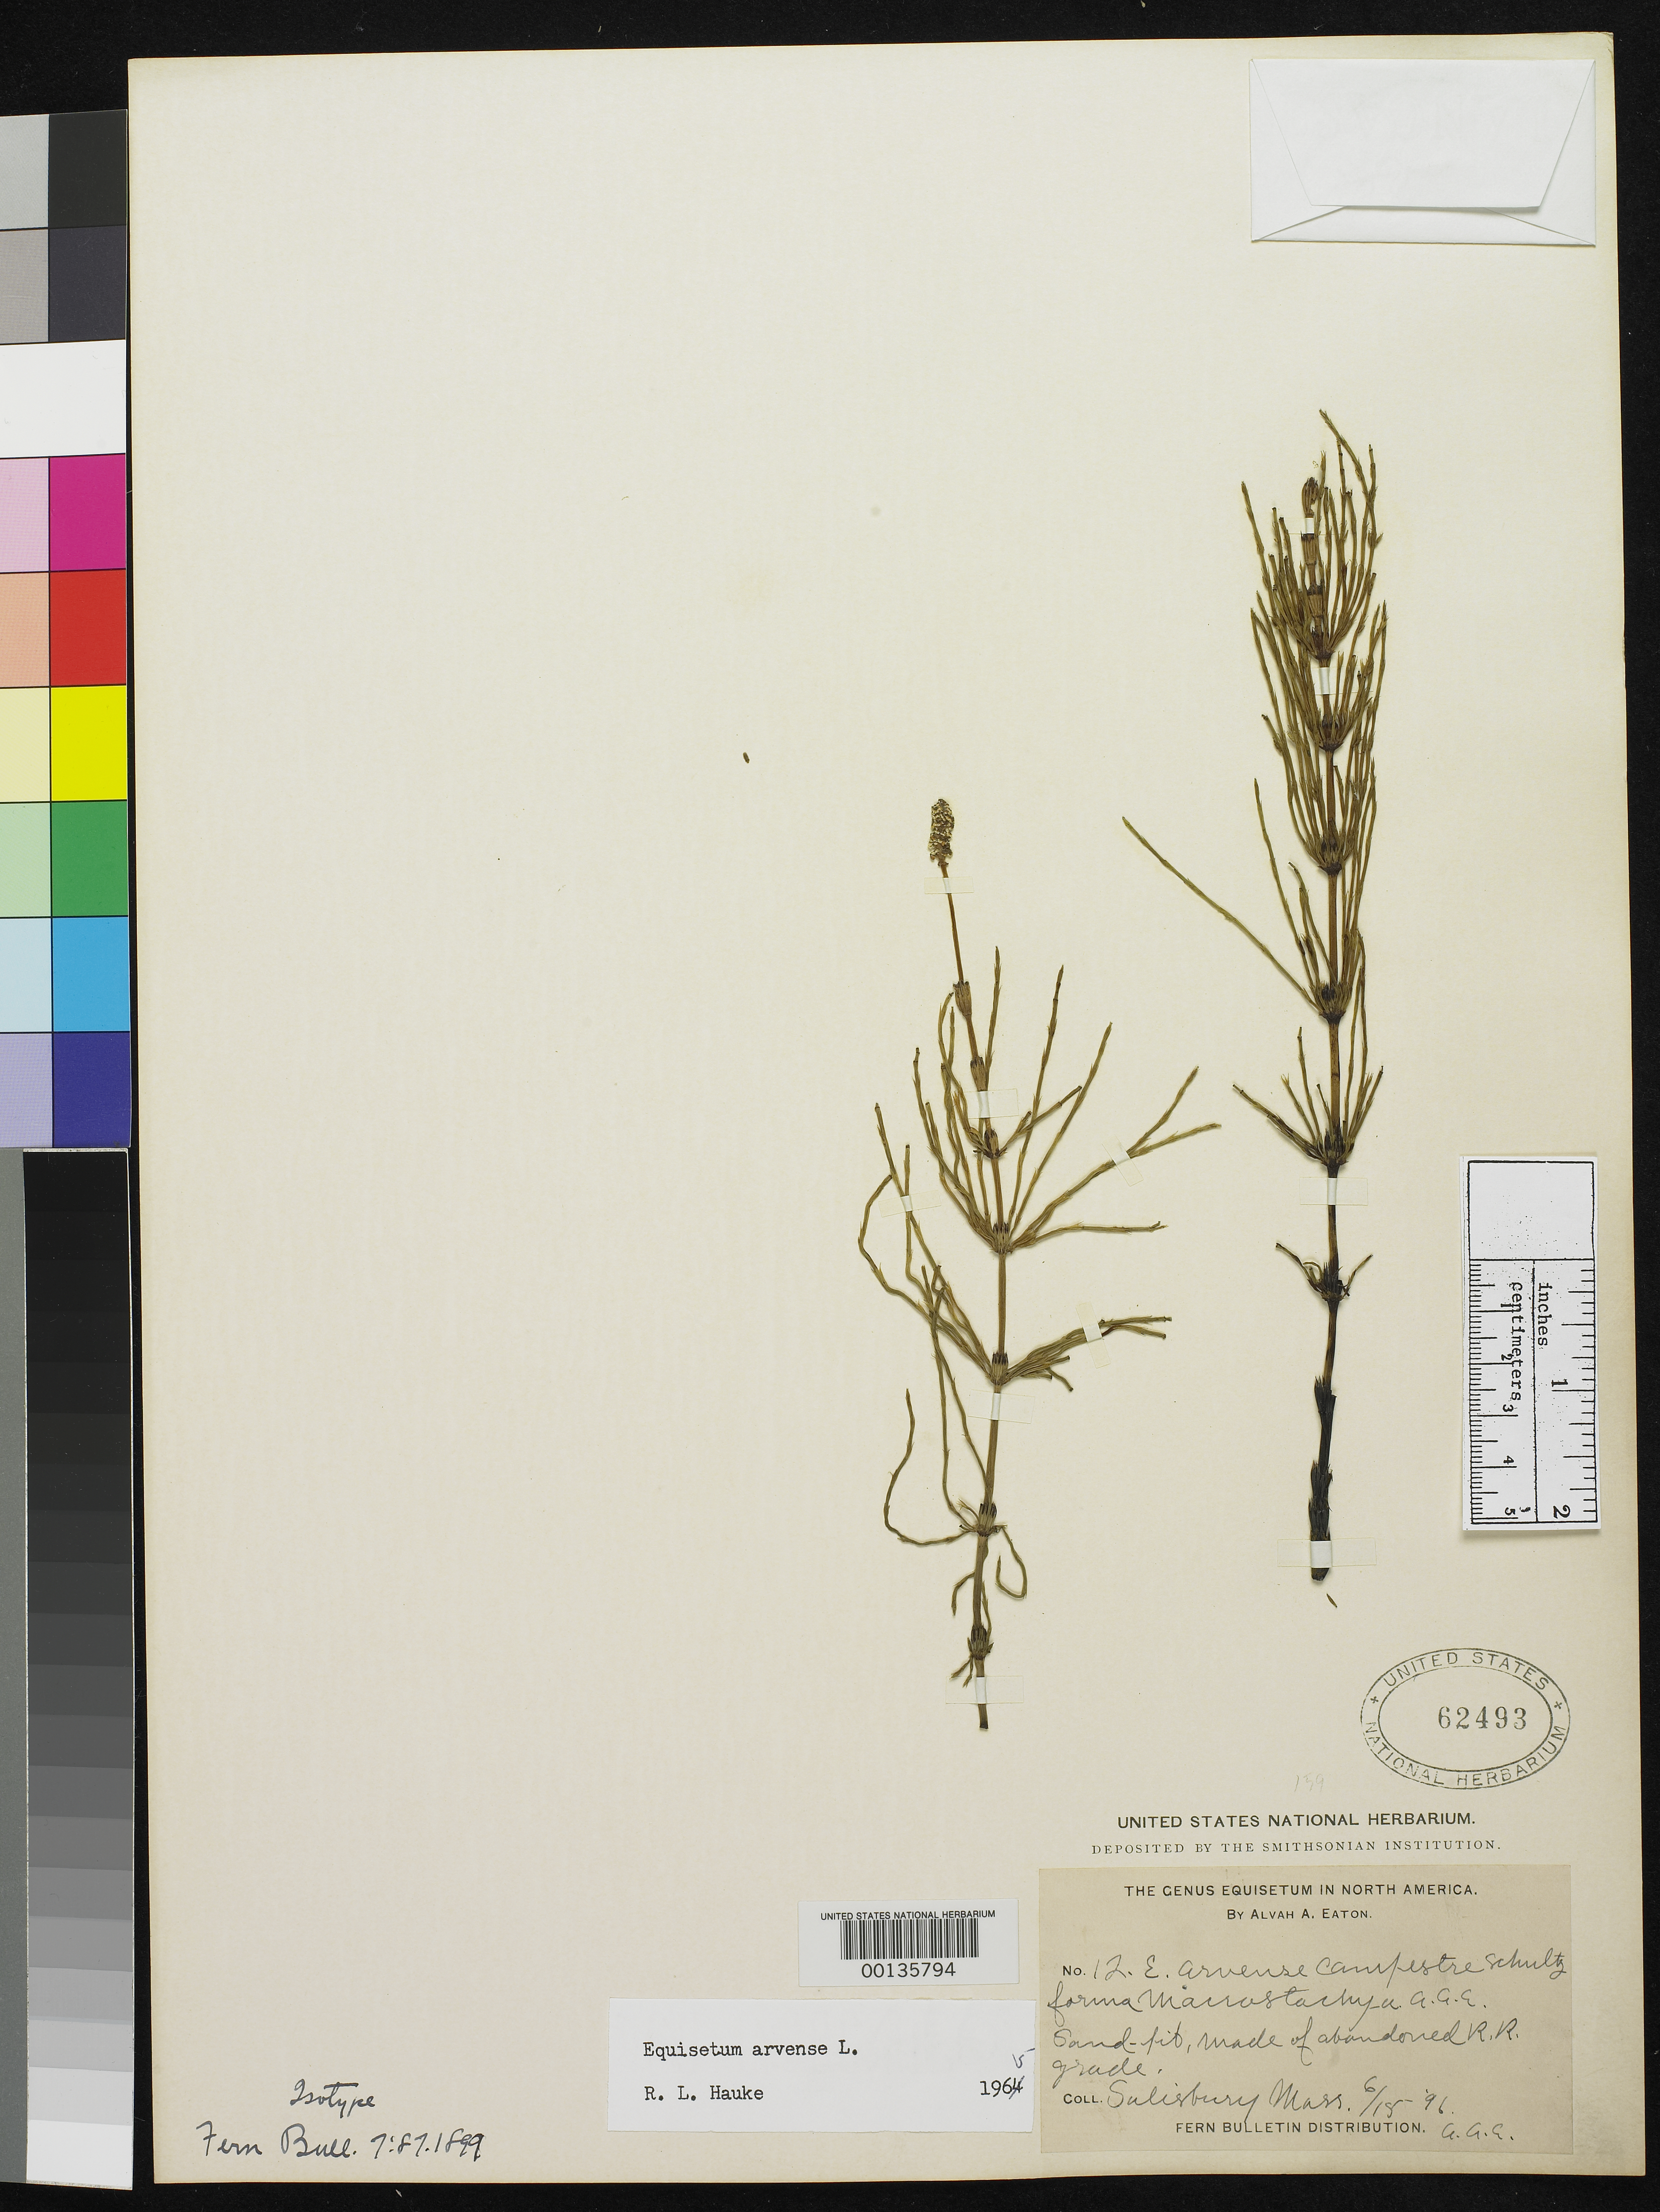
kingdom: Plantae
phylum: Tracheophyta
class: Polypodiopsida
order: Equisetales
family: Equisetaceae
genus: Equisetum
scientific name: Equisetum arvense f. macrostachya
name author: A.A. Eaton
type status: Type Collection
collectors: A. A. Eaton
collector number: Eaton Equiset. Distr. 12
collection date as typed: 18 May 1896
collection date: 1896-05-18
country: United States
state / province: Massachusetts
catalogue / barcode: US 62493